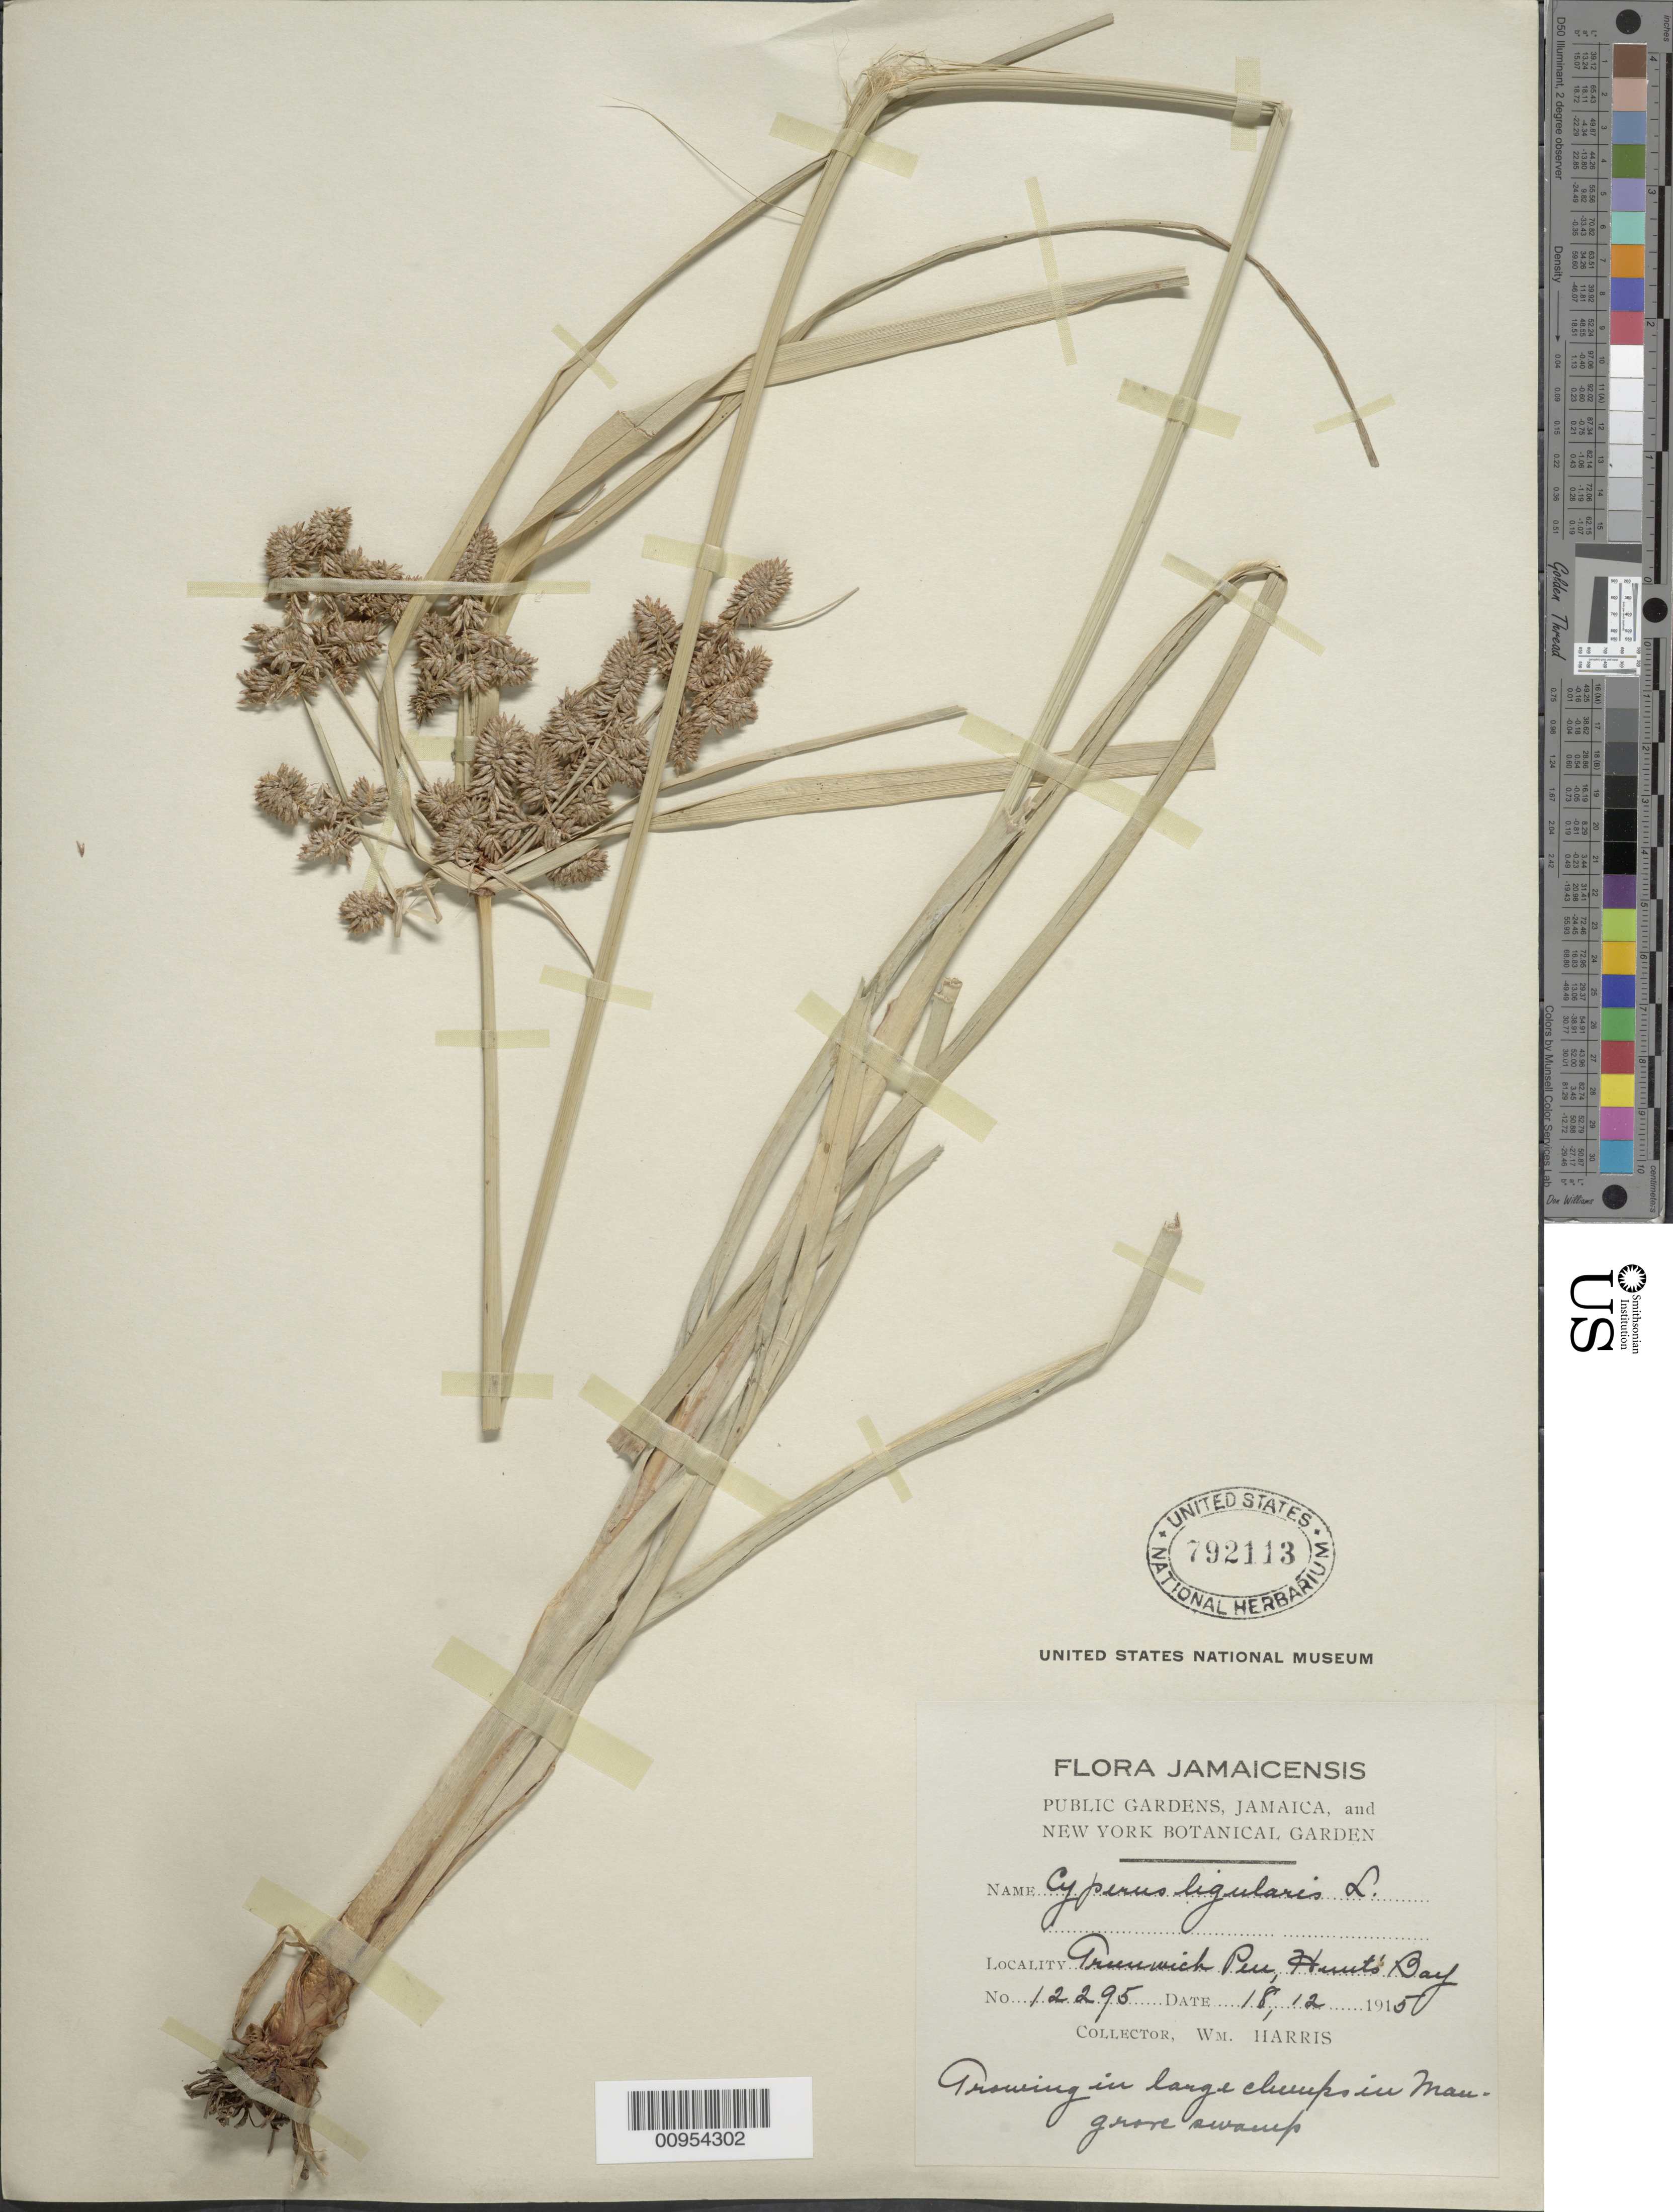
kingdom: Plantae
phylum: Tracheophyta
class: Liliopsida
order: Poales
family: Cyperaceae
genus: Cyperus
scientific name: Cyperus ligularis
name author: L.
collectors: W. H. Harris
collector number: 12295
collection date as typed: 18 Dec 1915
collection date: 1915-12-18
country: Jamaica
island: Jamaica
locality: Greenwich Pen, Hunt's Bay, mangrove swamp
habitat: In mangrove swamp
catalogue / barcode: US 792113